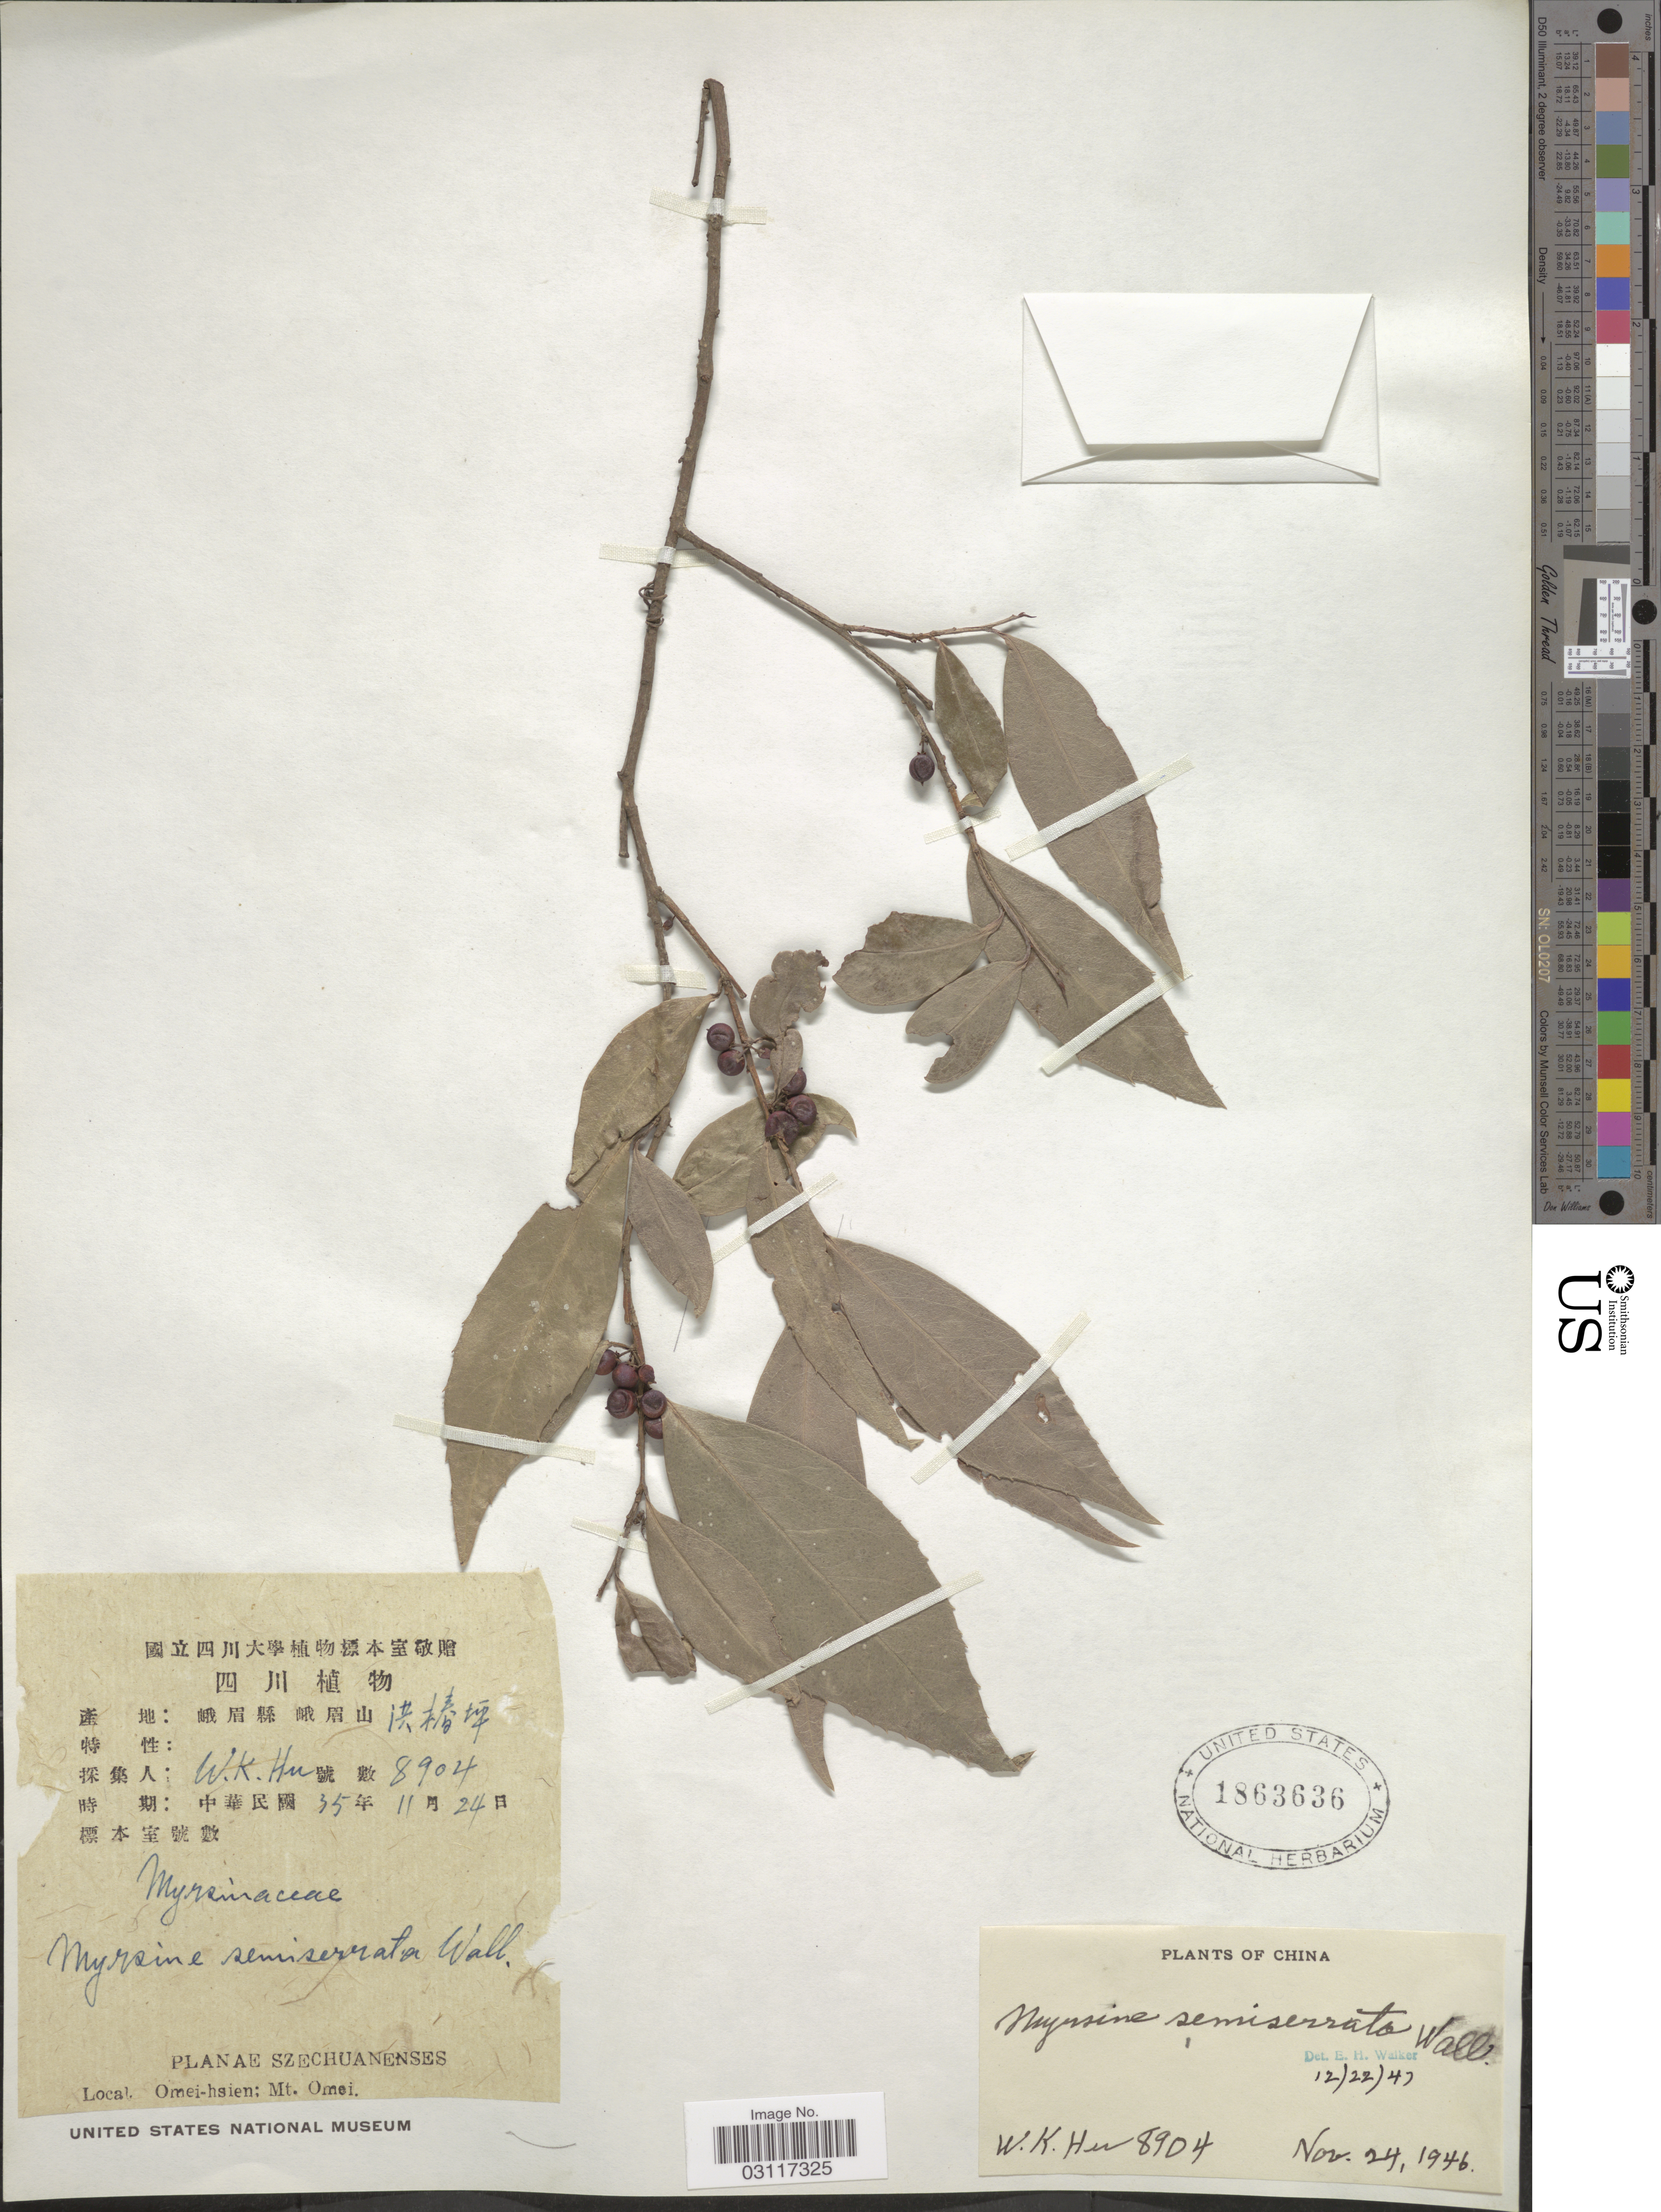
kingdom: Plantae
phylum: Tracheophyta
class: Magnoliopsida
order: Ericales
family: Primulaceae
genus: Myrsine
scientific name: Myrsine semiserrata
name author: Wall.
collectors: W. K. Hu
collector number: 8904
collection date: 1946-11-24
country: China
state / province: Sichuan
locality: Szechuanenses. Omei-hsien: Mt. Omei.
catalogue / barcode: US 1863636